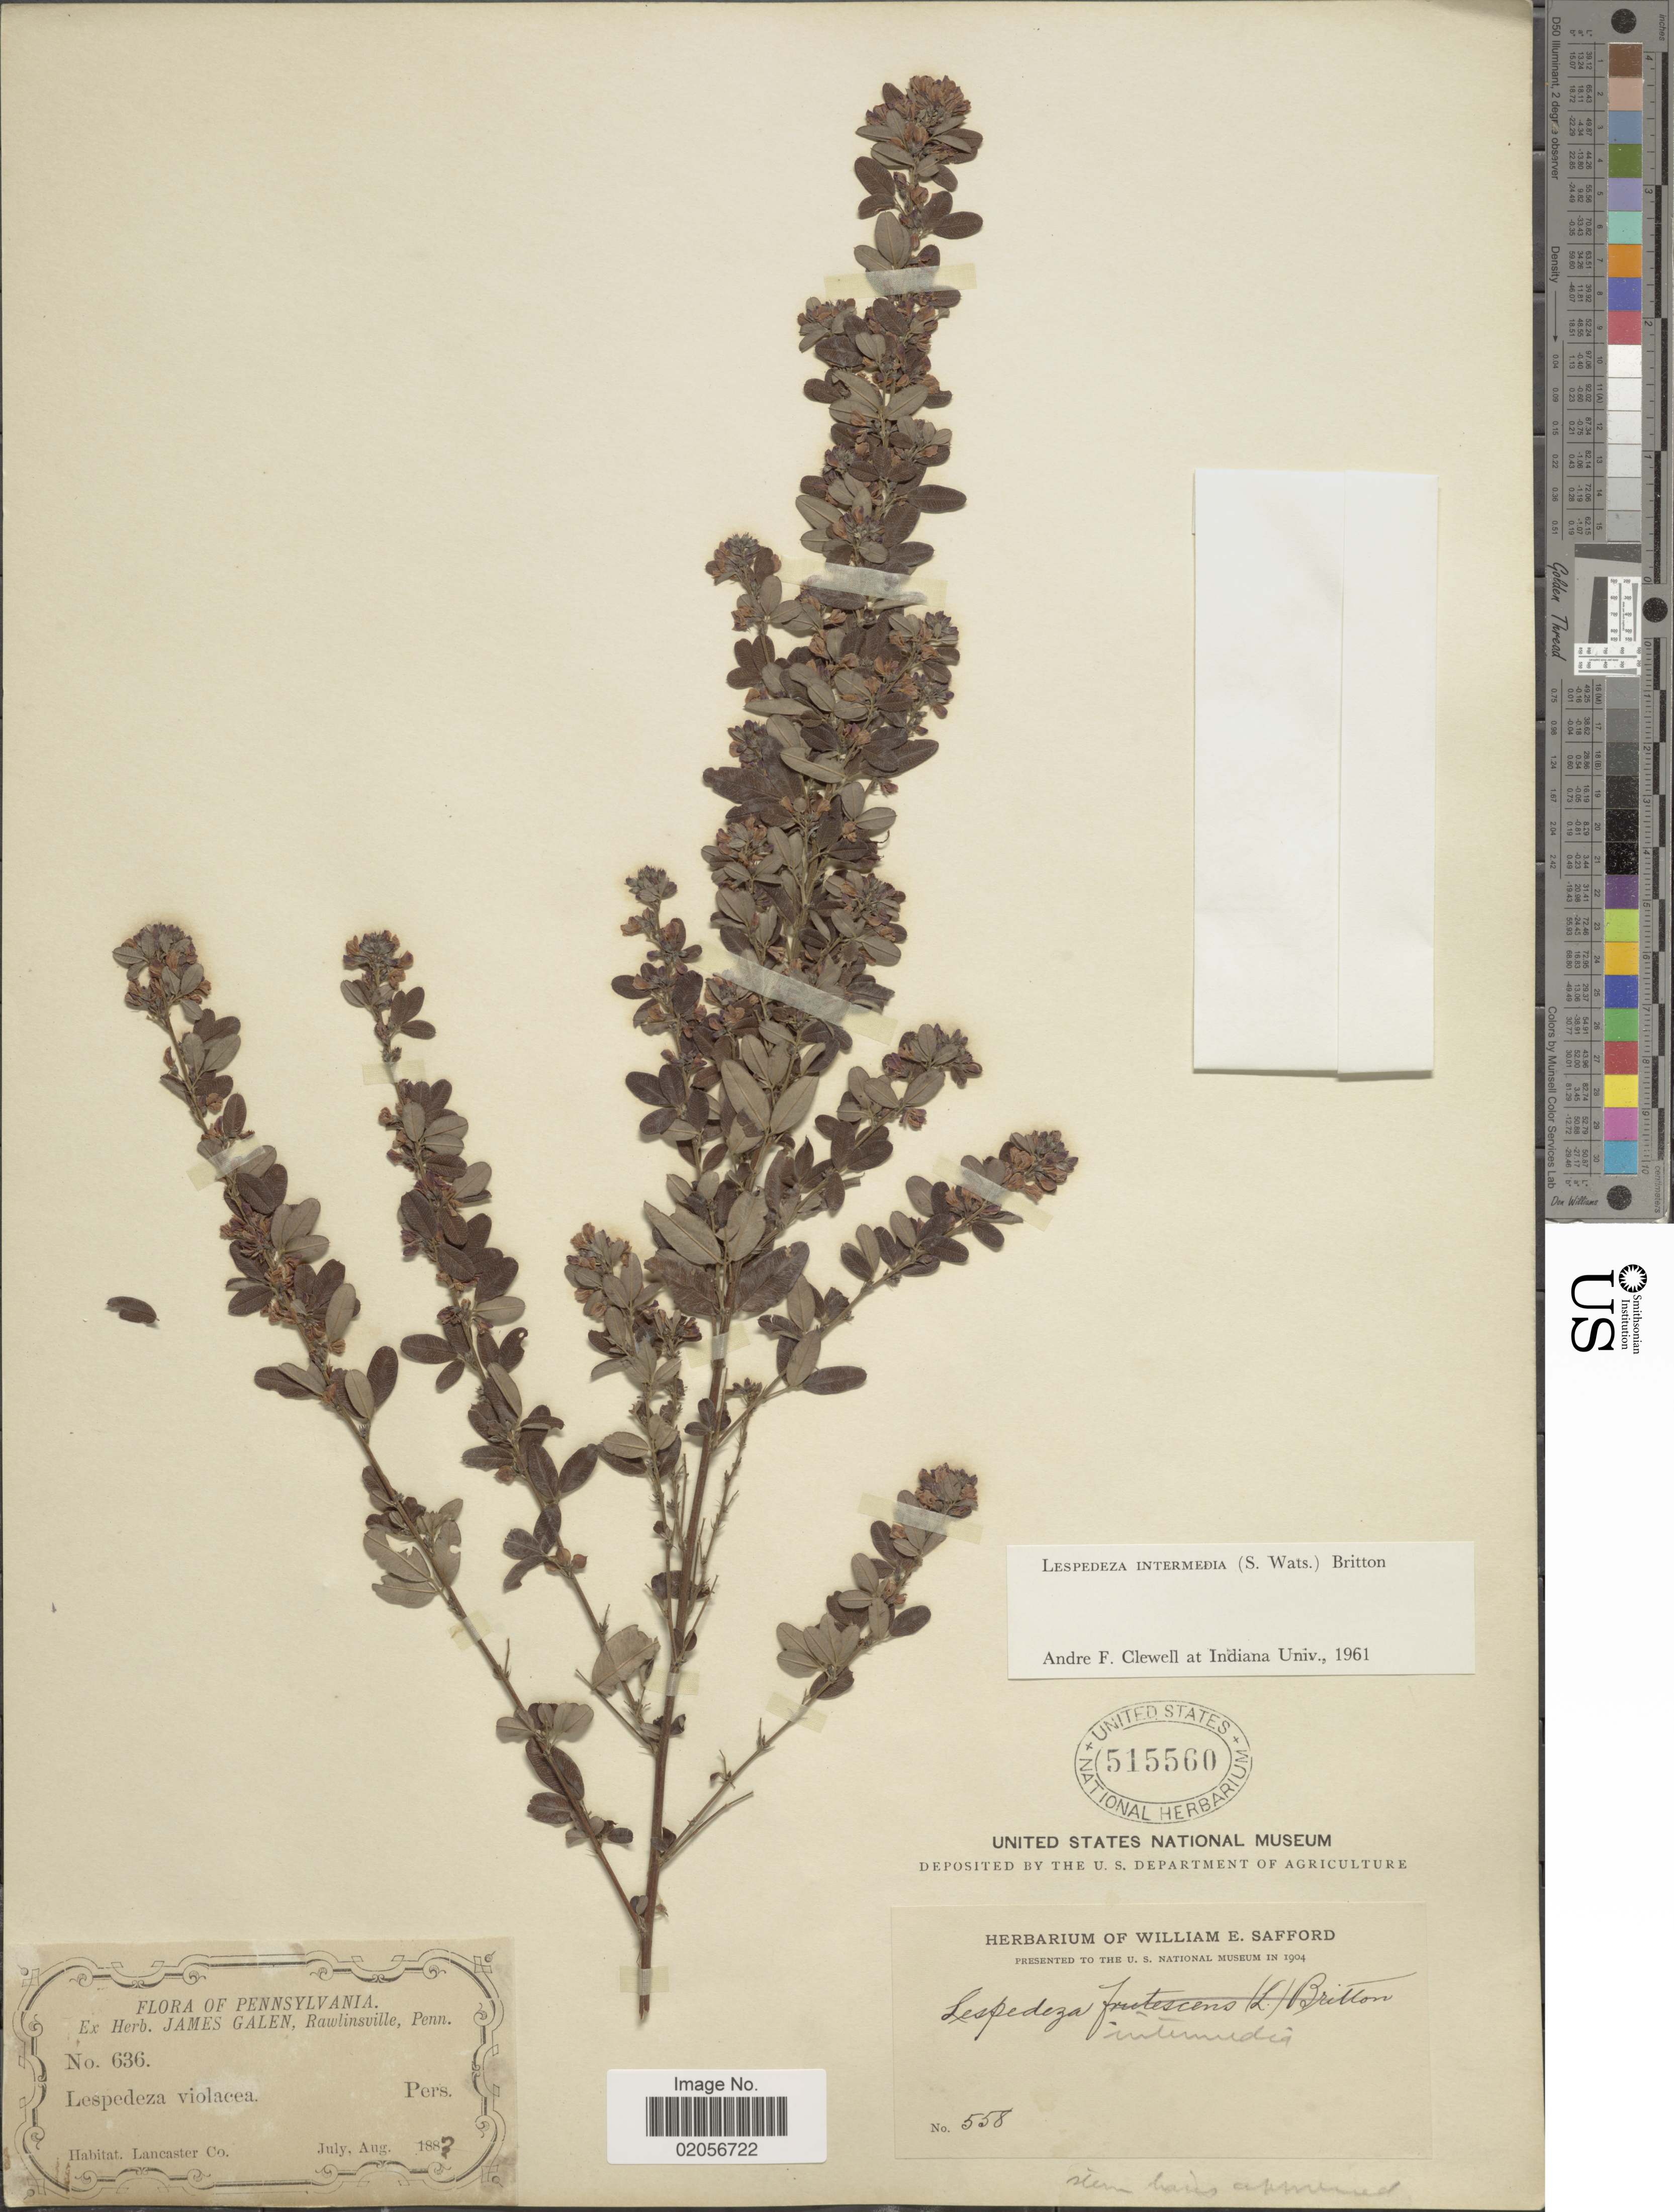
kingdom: Plantae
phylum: Tracheophyta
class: Magnoliopsida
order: Fabales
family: Fabaceae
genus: Lespedeza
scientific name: Lespedeza intermedia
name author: (S. Watson) Britton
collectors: ex Herb. James Galen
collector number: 636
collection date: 1883-07/1883-08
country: United States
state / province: Pennsylvania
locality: Lancaster Co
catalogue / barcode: US 515560